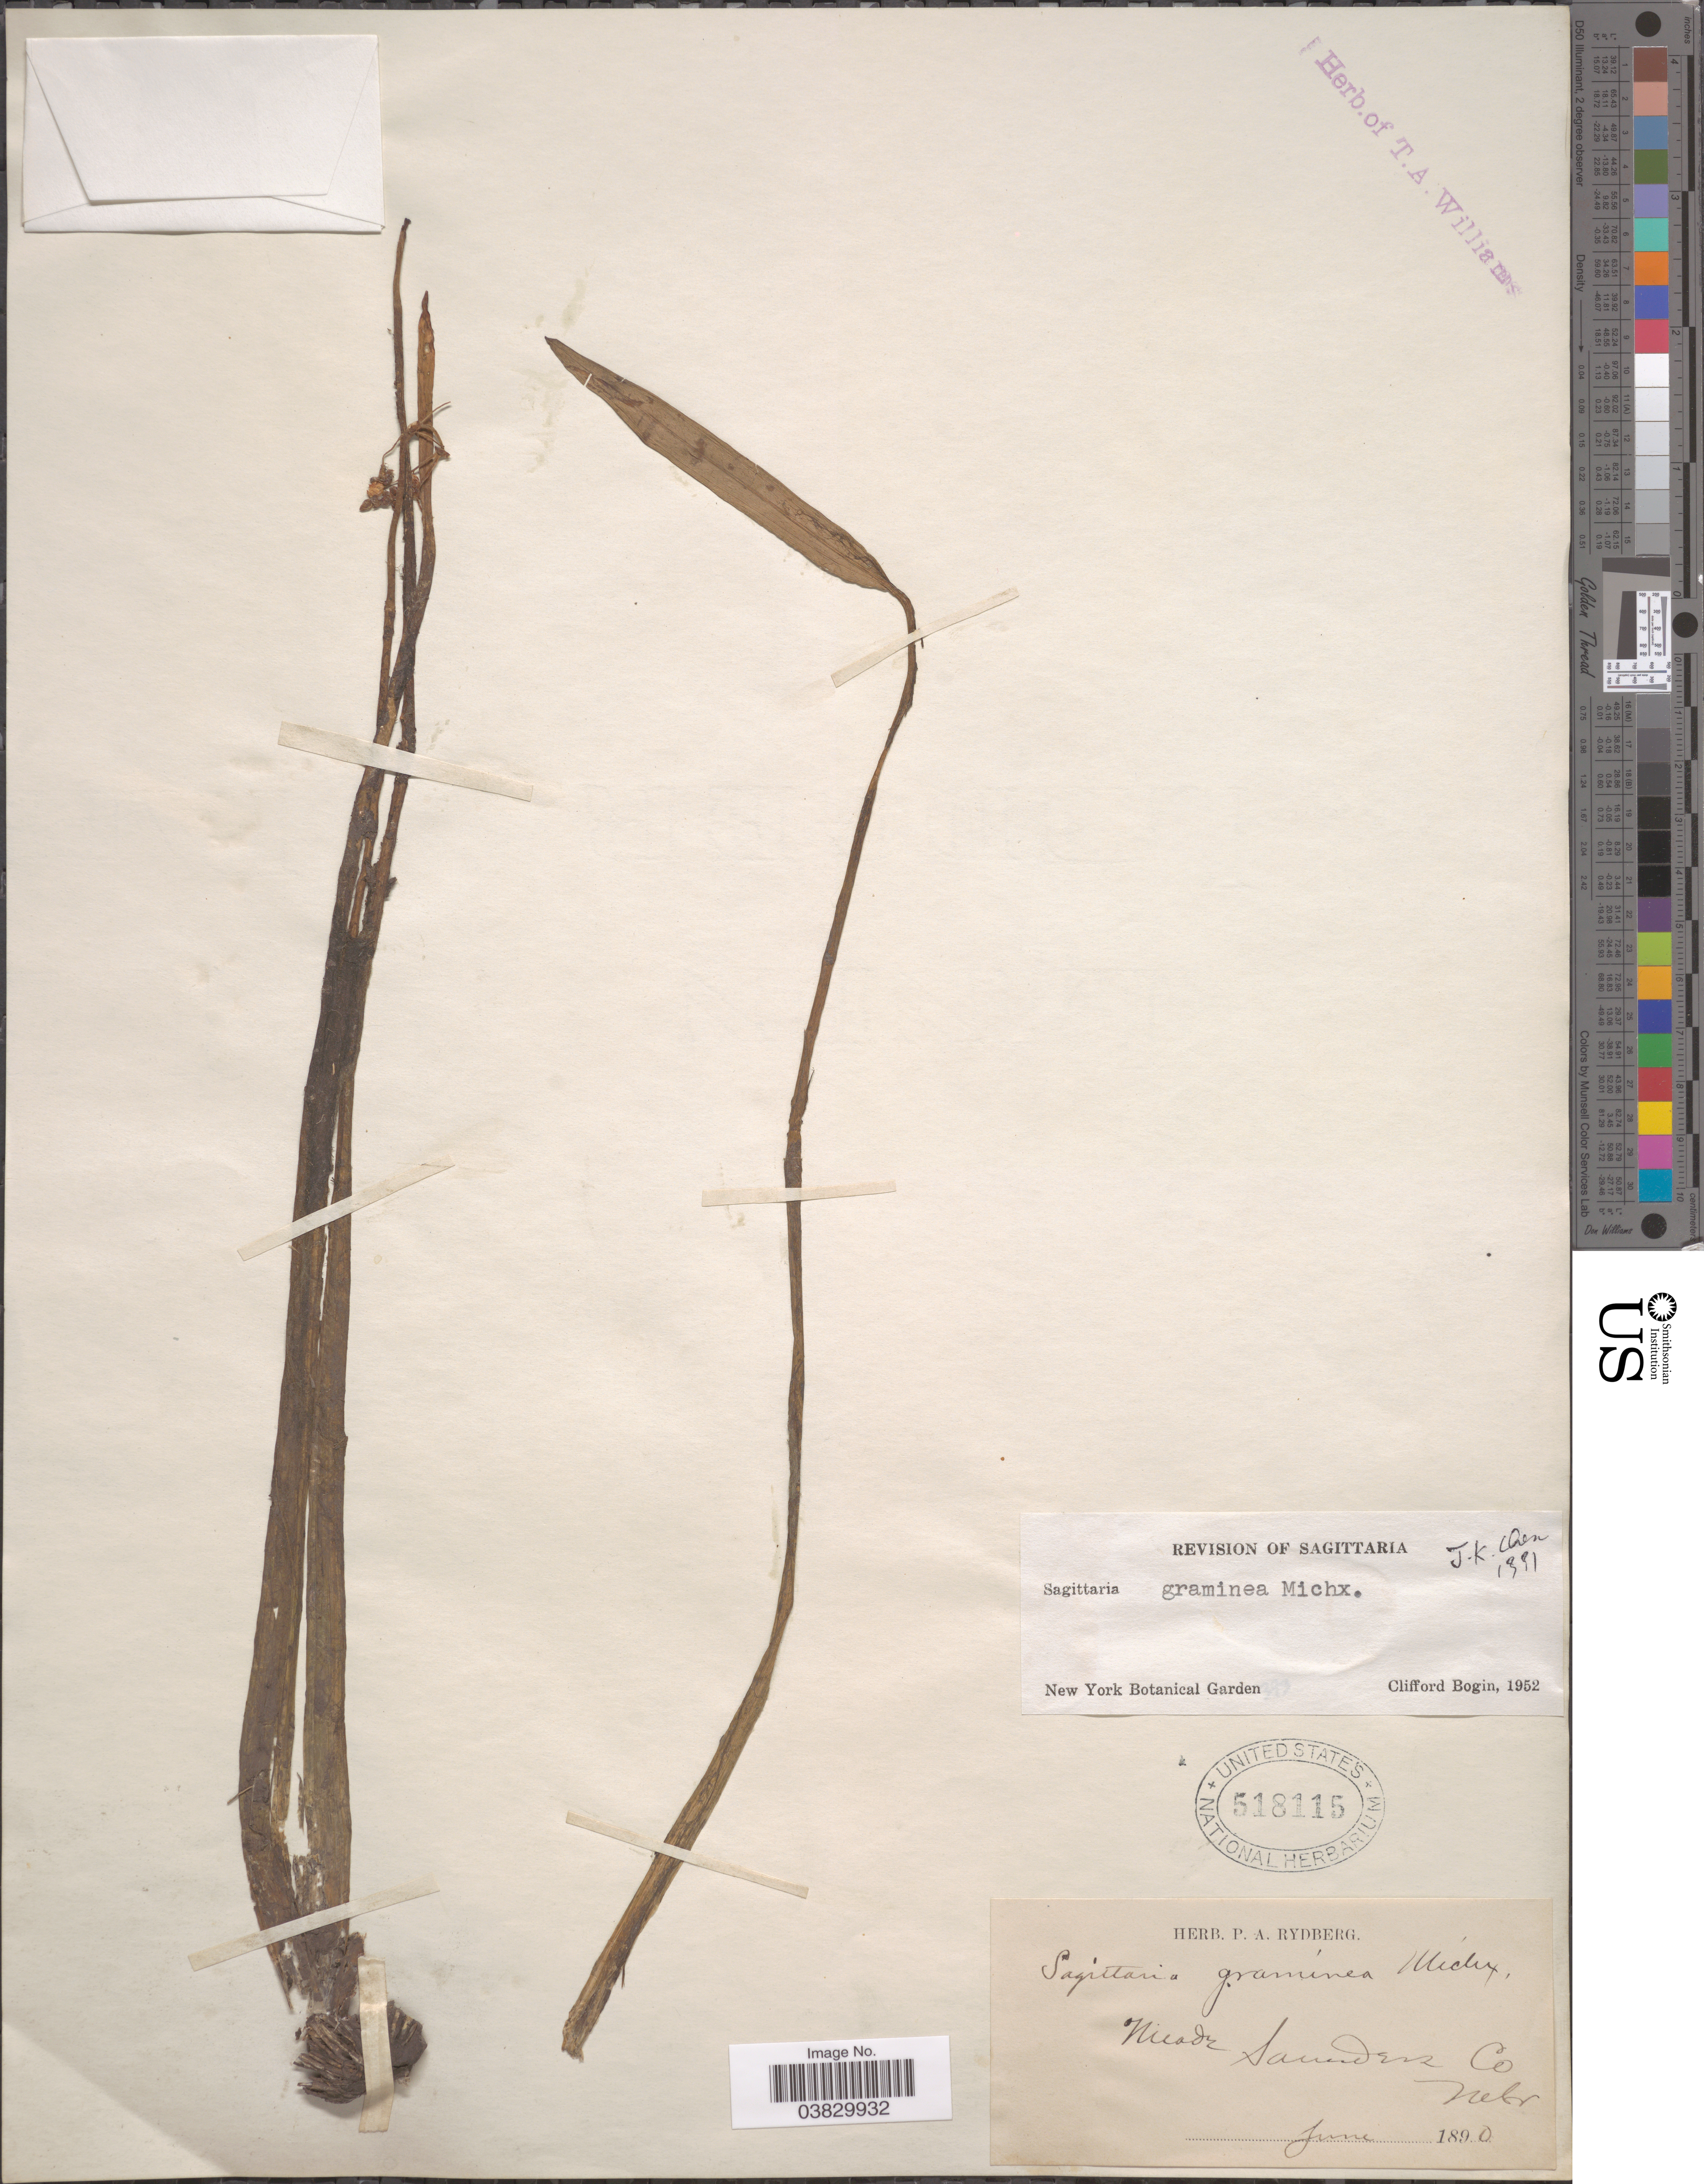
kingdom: Plantae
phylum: Tracheophyta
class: Liliopsida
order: Alismatales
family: Alismataceae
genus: Sagittaria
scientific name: Sagittaria graminea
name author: Michx.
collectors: ex herb. P. A. Rydberg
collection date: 1890-06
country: United States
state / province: Nebraska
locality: Meade Saunders Co.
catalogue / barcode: US 518115